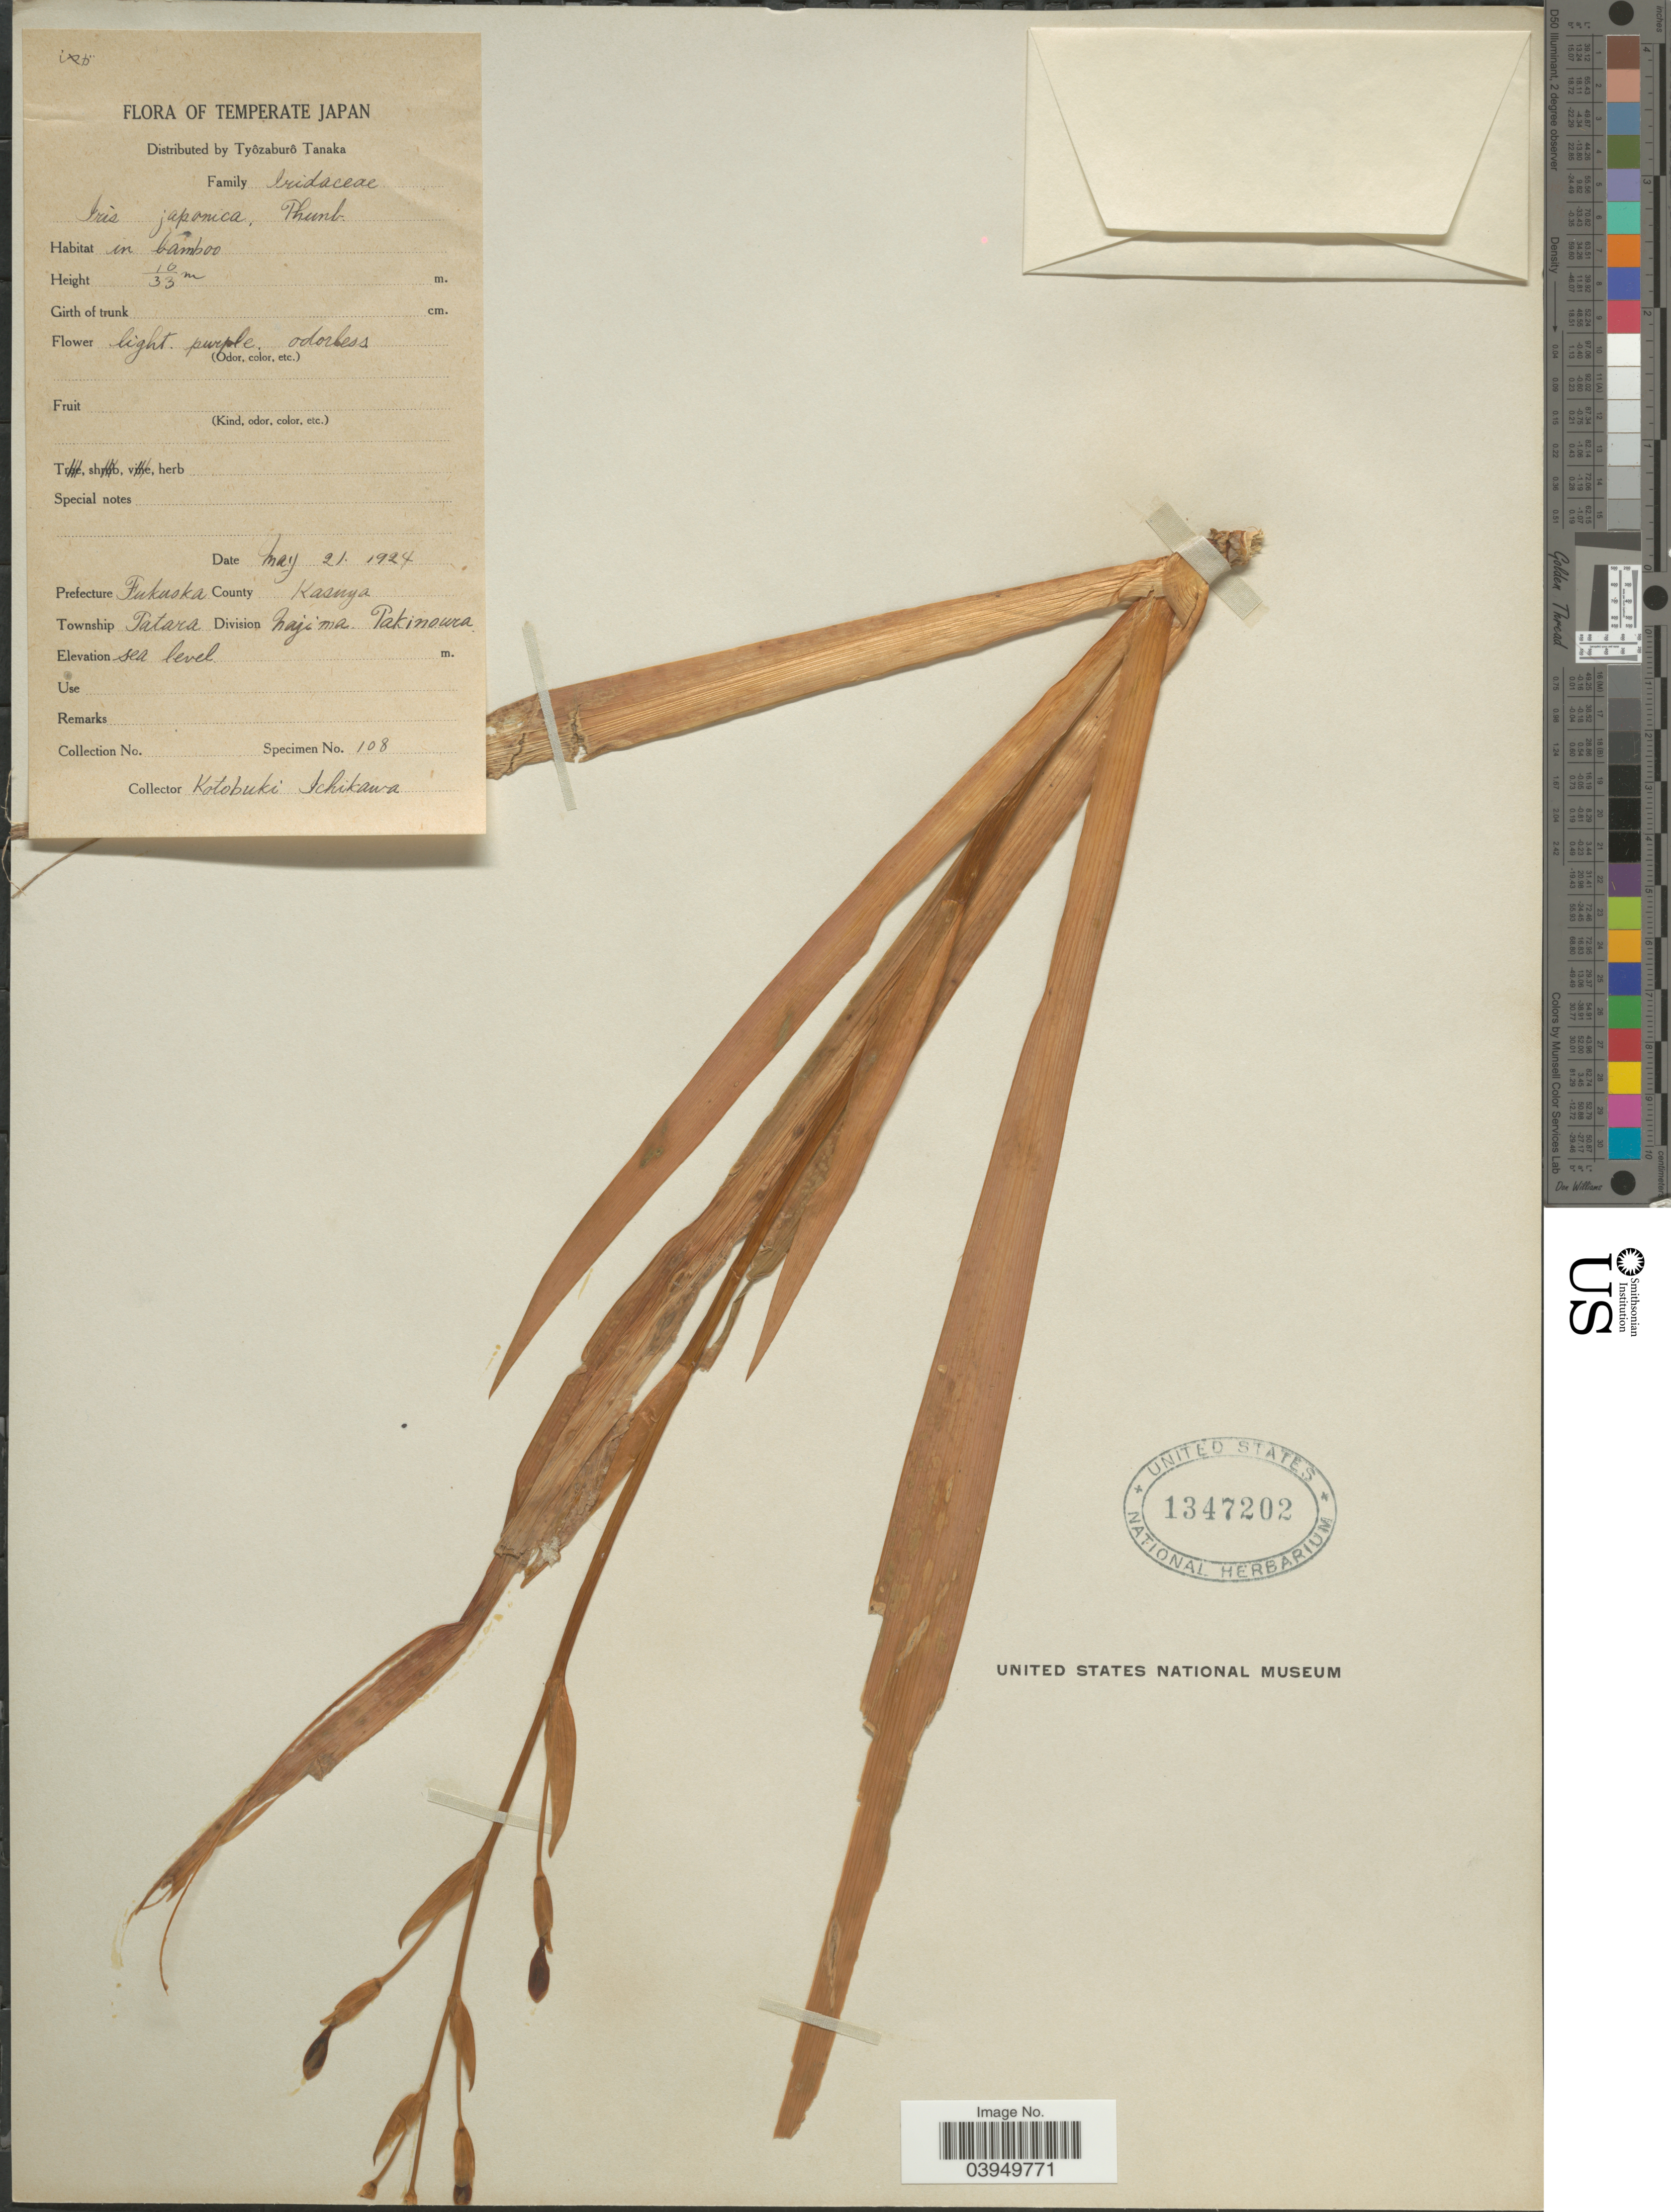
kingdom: Plantae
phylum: Tracheophyta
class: Liliopsida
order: Asparagales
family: Iridaceae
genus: Iris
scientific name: Iris japonica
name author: Thunb.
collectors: K. Ichikawa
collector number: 108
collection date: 1924-05-21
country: Japan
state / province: Hukuoka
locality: Temperate Japan. Prefecture Fukuoka. County Kasuya. Township Tatara. Division Najima Takinoura.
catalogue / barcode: US 1347202